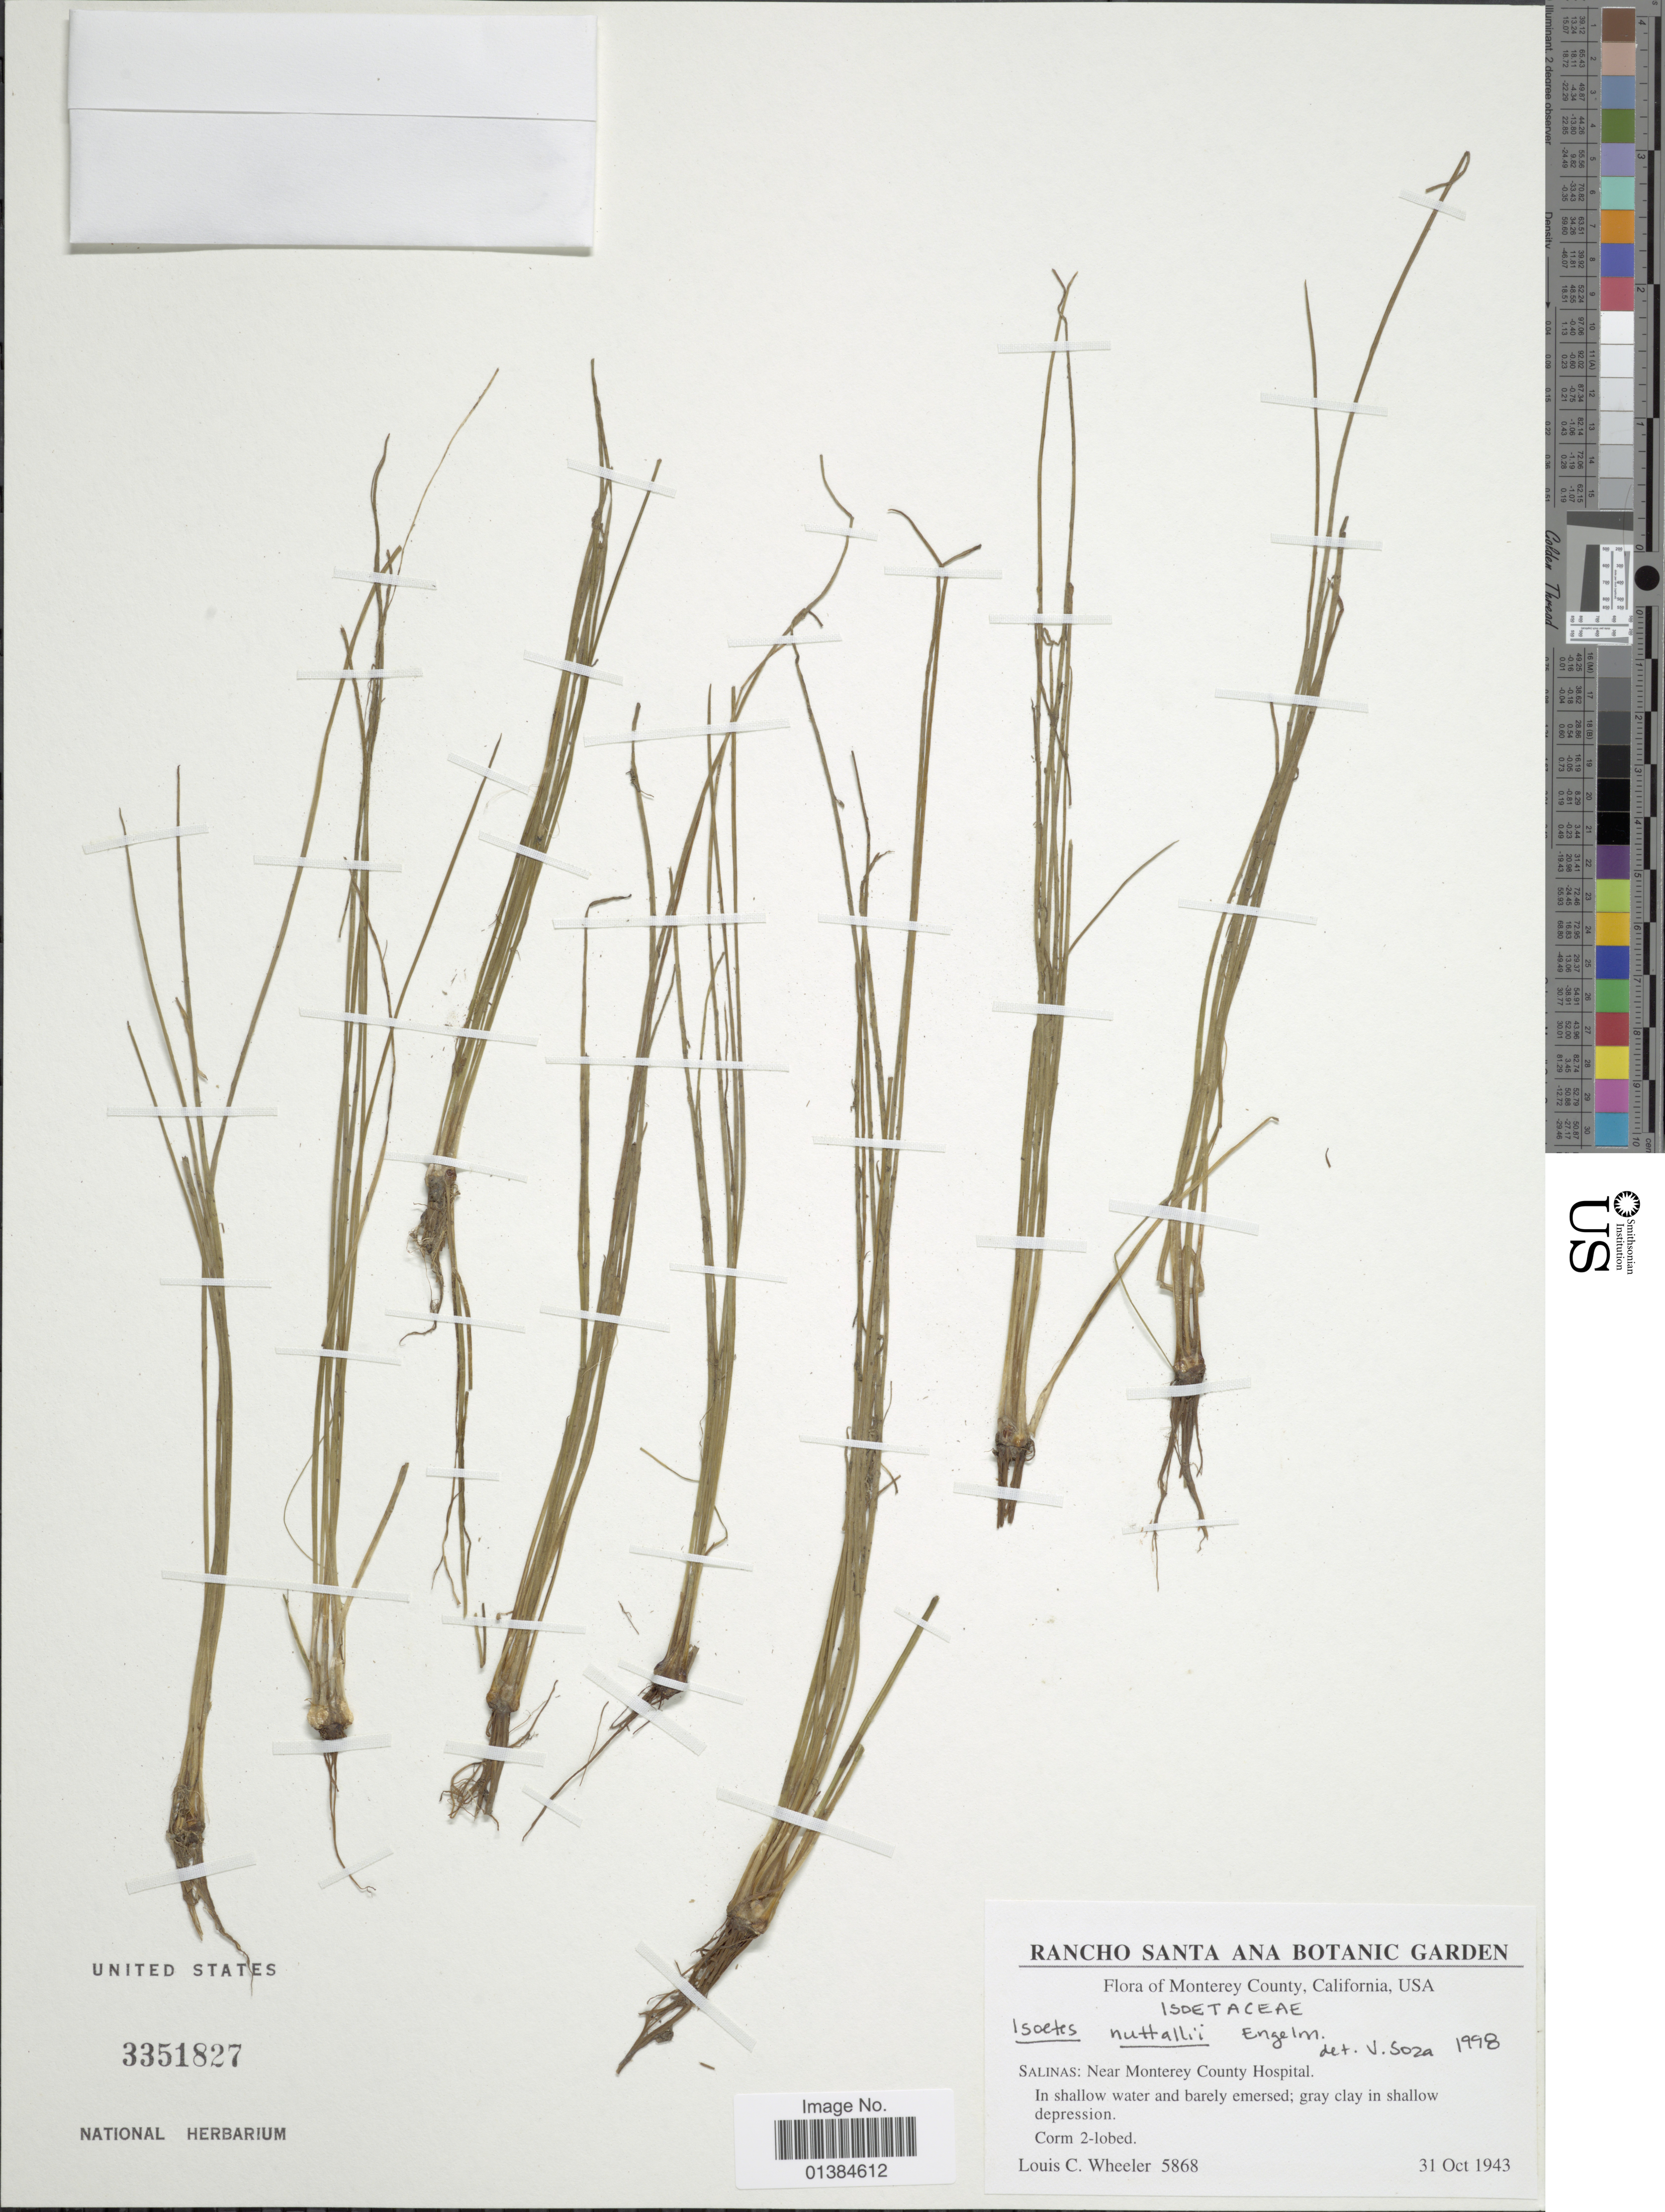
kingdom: Plantae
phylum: Tracheophyta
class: Lycopodiopsida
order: Isoetales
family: Isoetaceae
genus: Isoetes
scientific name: Isoetes nuttallii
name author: A. Braun ex Engelm.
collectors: L. C. Wheeler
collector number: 5868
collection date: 1943-10-31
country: United States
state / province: California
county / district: Monterey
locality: Monterey County. Salinas: Near Monterey County Hospital.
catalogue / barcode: US 3351827